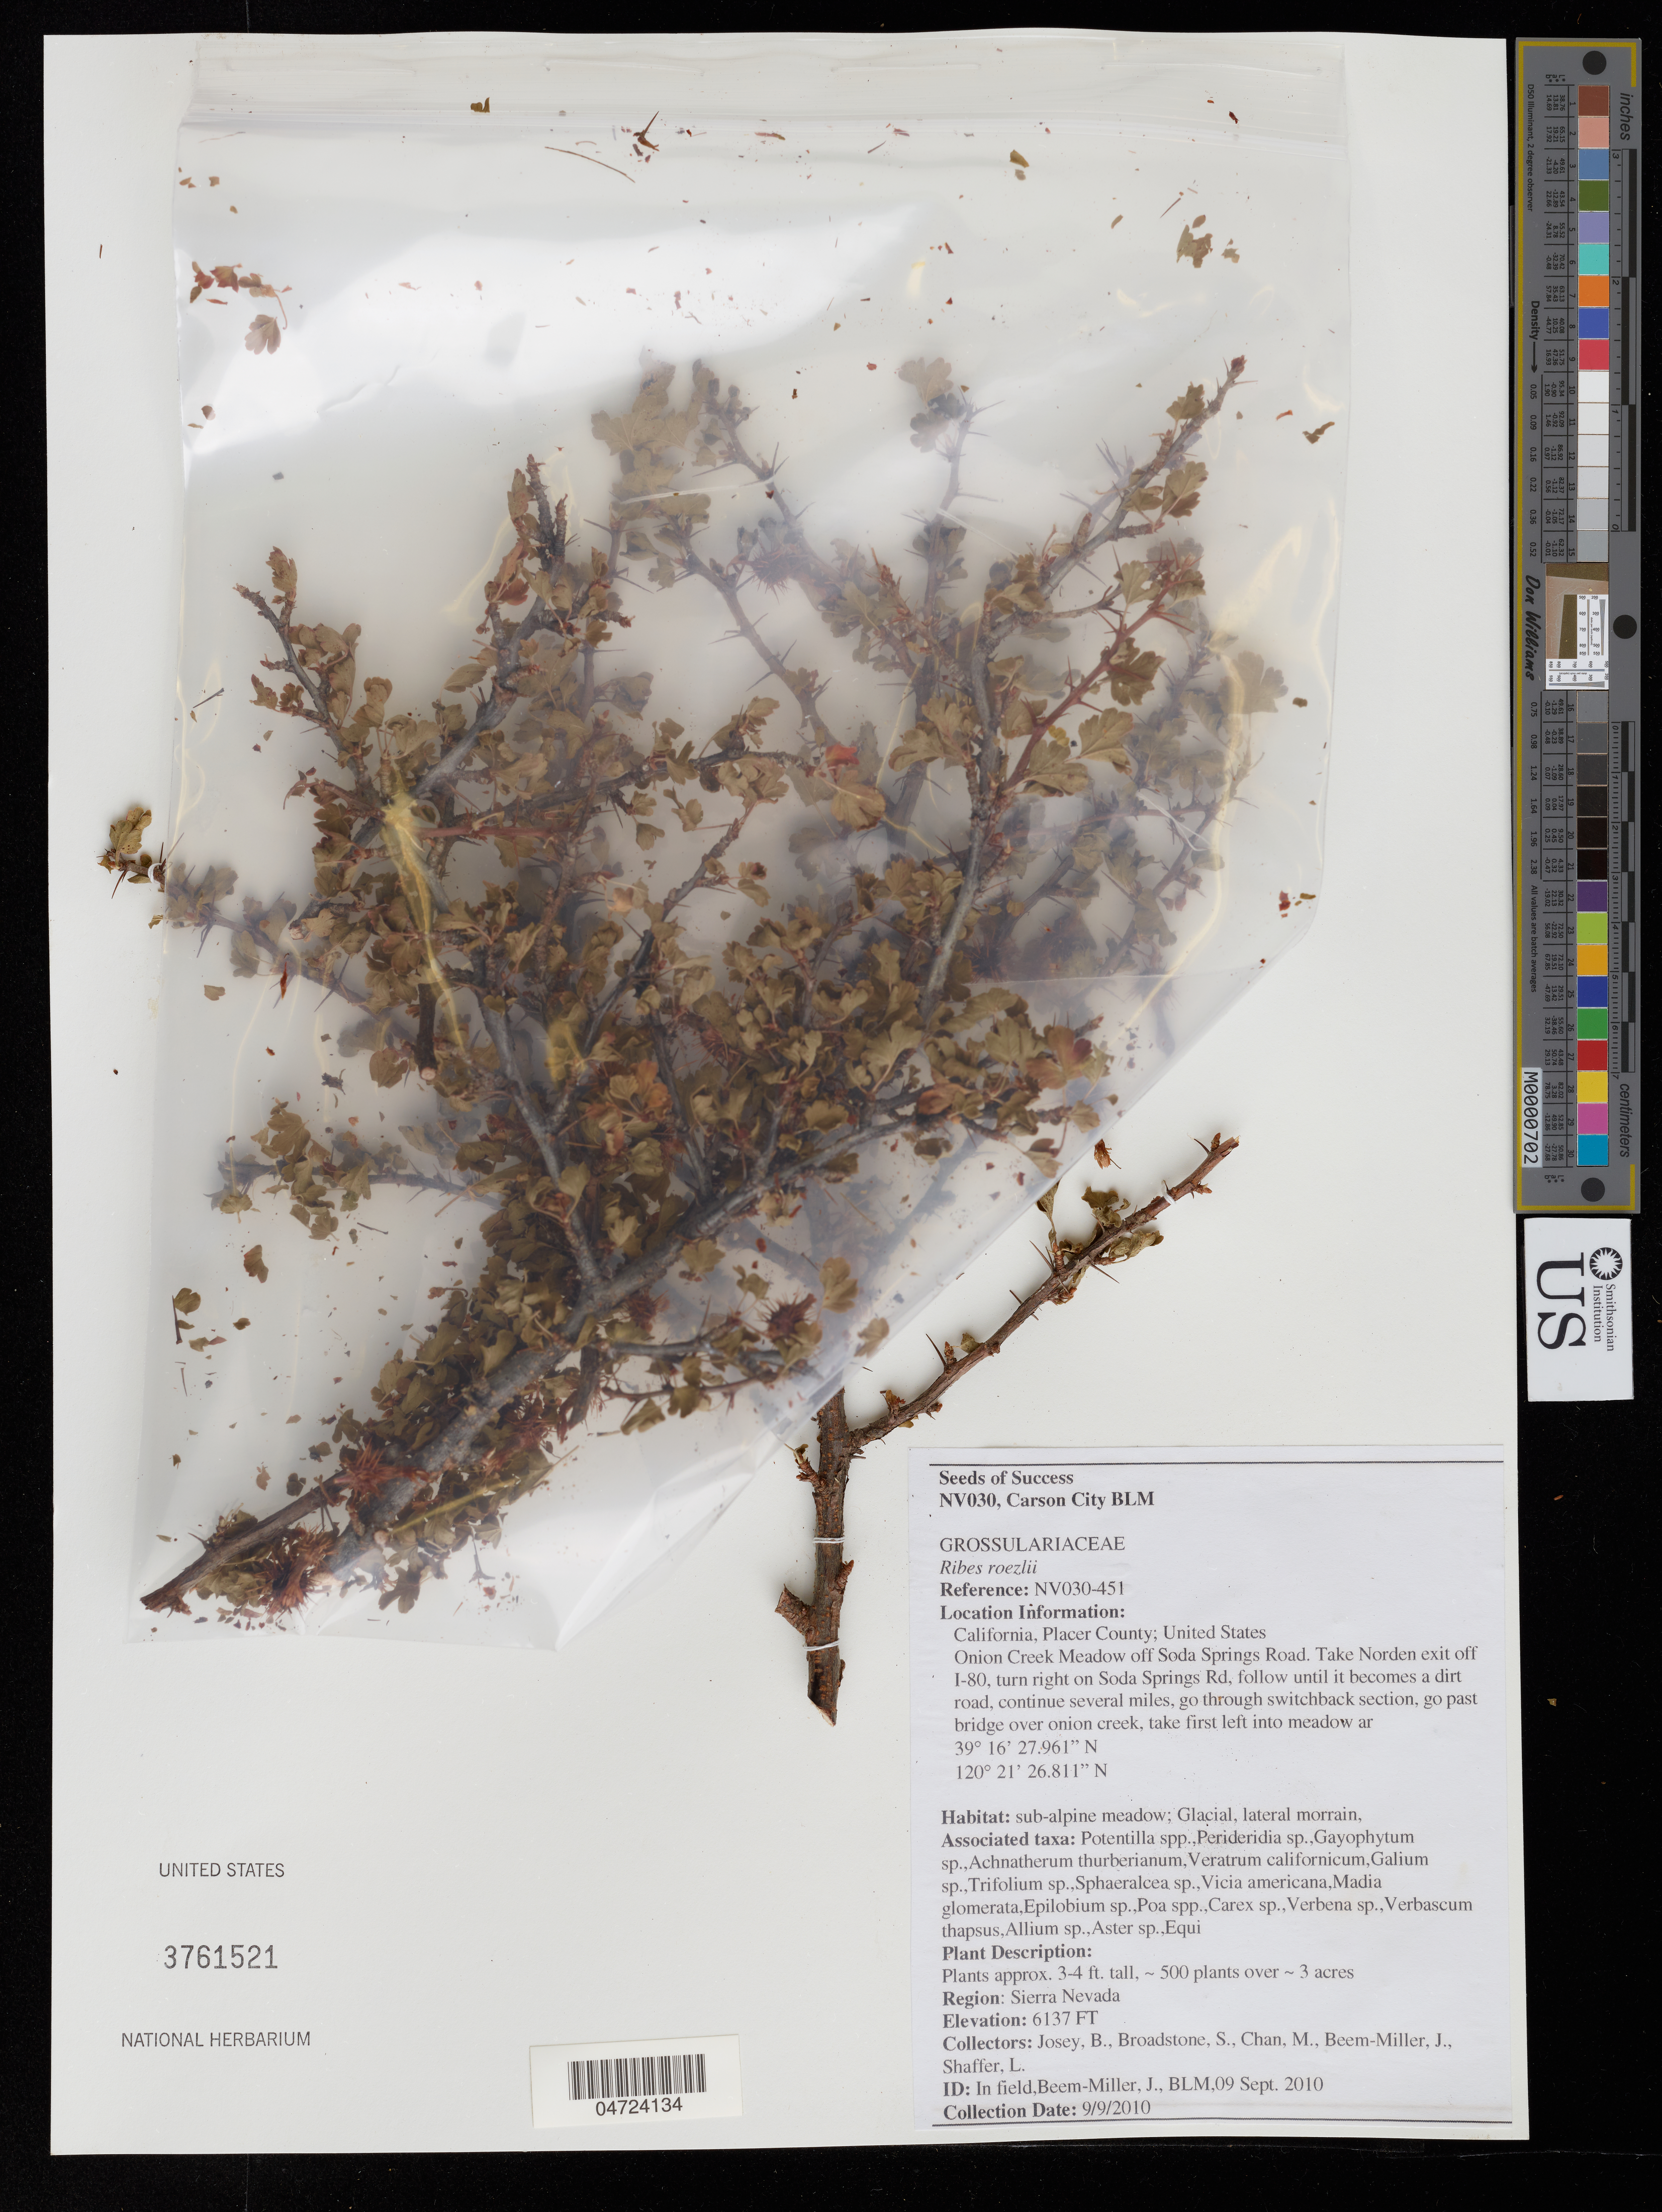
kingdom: Plantae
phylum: Tracheophyta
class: Magnoliopsida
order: Saxifragales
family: Grossulariaceae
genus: Ribes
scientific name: Ribes roezlii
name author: Regel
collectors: B. Josey, S. Broadstone, M. Chan, J. Beam-Miller & L. Shaffer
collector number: NV030-451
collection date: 2010-09-09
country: United States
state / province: California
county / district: Placer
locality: Placer County. Onion Creek Meadow off Soda Springs Road. Take Norden exit off I-80, turn right on Soda Springs Rd, follow until it becomes a dirt road, continue several miles, go through switchback section, go past bridge over onion creek, take first left into meadow ar. Region: Sierra Nevada.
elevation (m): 1871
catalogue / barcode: US 3761521